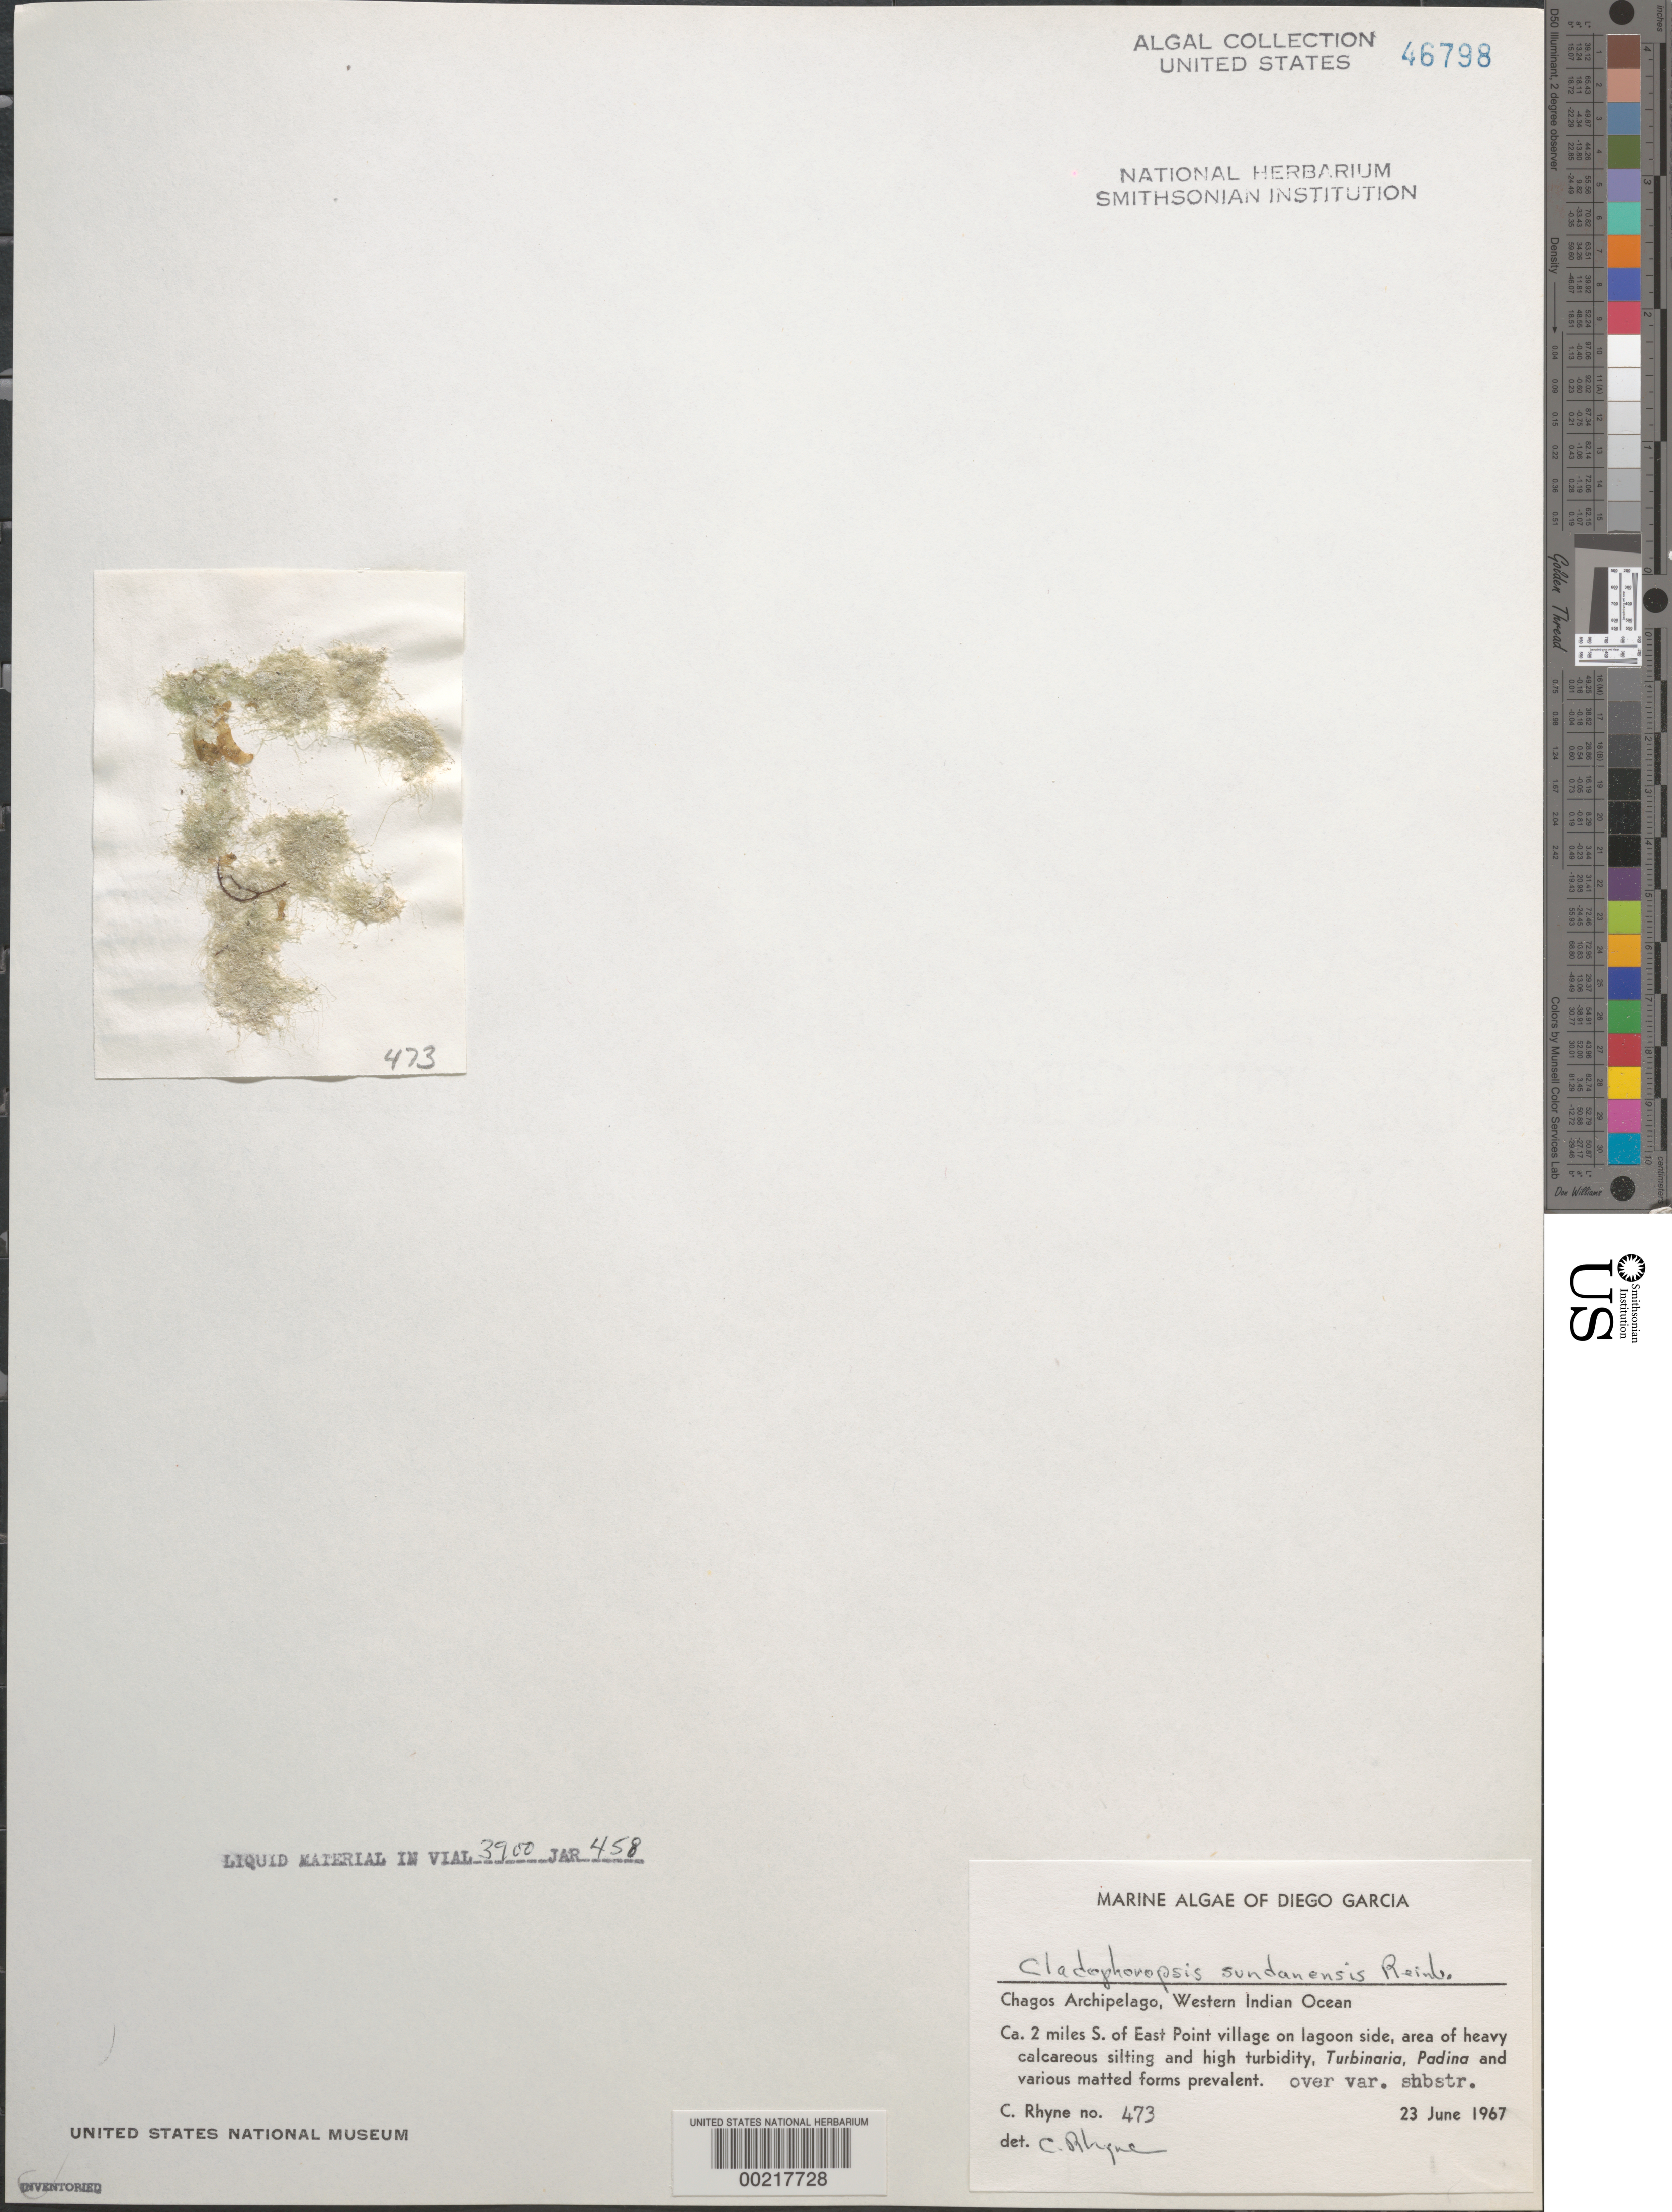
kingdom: Plantae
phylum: Chlorophyta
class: Ulvophyceae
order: Siphonocladales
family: Boodleaceae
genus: Cladophoropsis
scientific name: Cladophoropsis fasciculata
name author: (Kjellm.) N.Wille in Engl. & Prantl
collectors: C. Rhyne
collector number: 473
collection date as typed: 23 Jun 1967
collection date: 1967-06-23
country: British Indian Ocean Territory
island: Diego Garcia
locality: Ca. 2 miles south of East Point Village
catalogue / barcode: US 46798